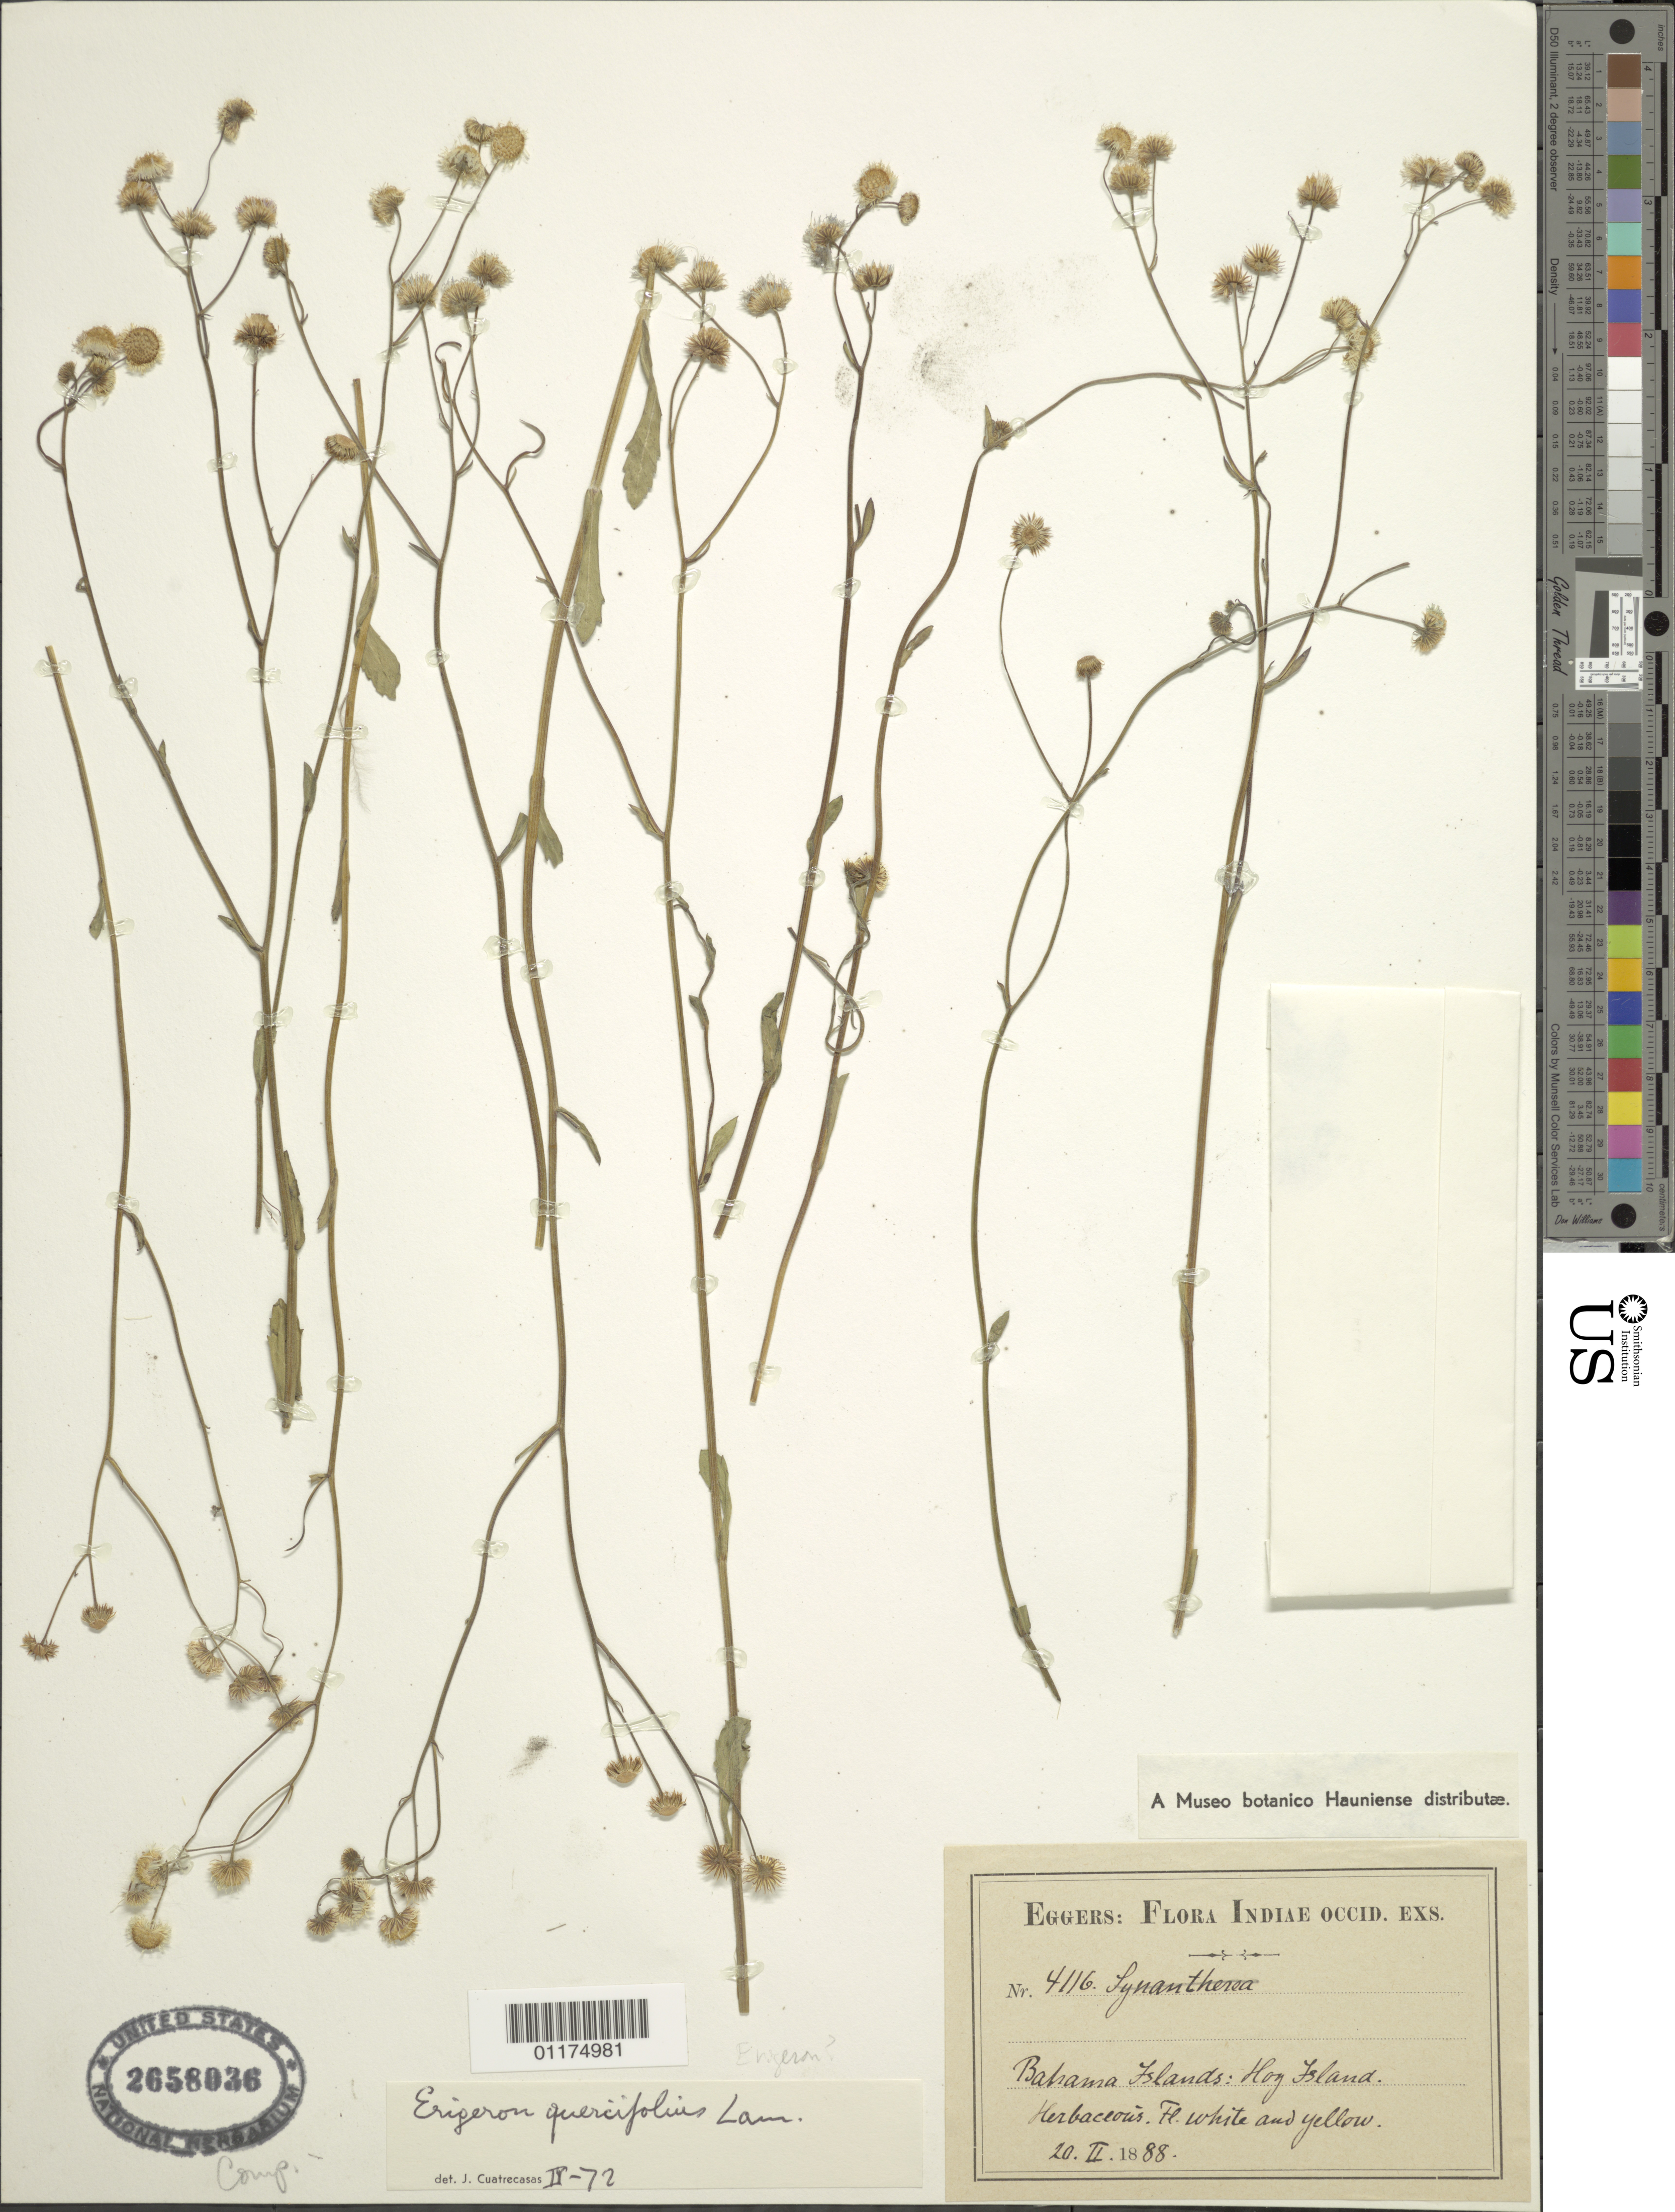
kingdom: Plantae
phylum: Tracheophyta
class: Magnoliopsida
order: Asterales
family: Asteraceae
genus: Erigeron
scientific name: Erigeron quercifolius Lam.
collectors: -. Eggers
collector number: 4116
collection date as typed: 20 Feb 1888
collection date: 1888-02-20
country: Bahamas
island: Hog I.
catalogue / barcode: US 2658036